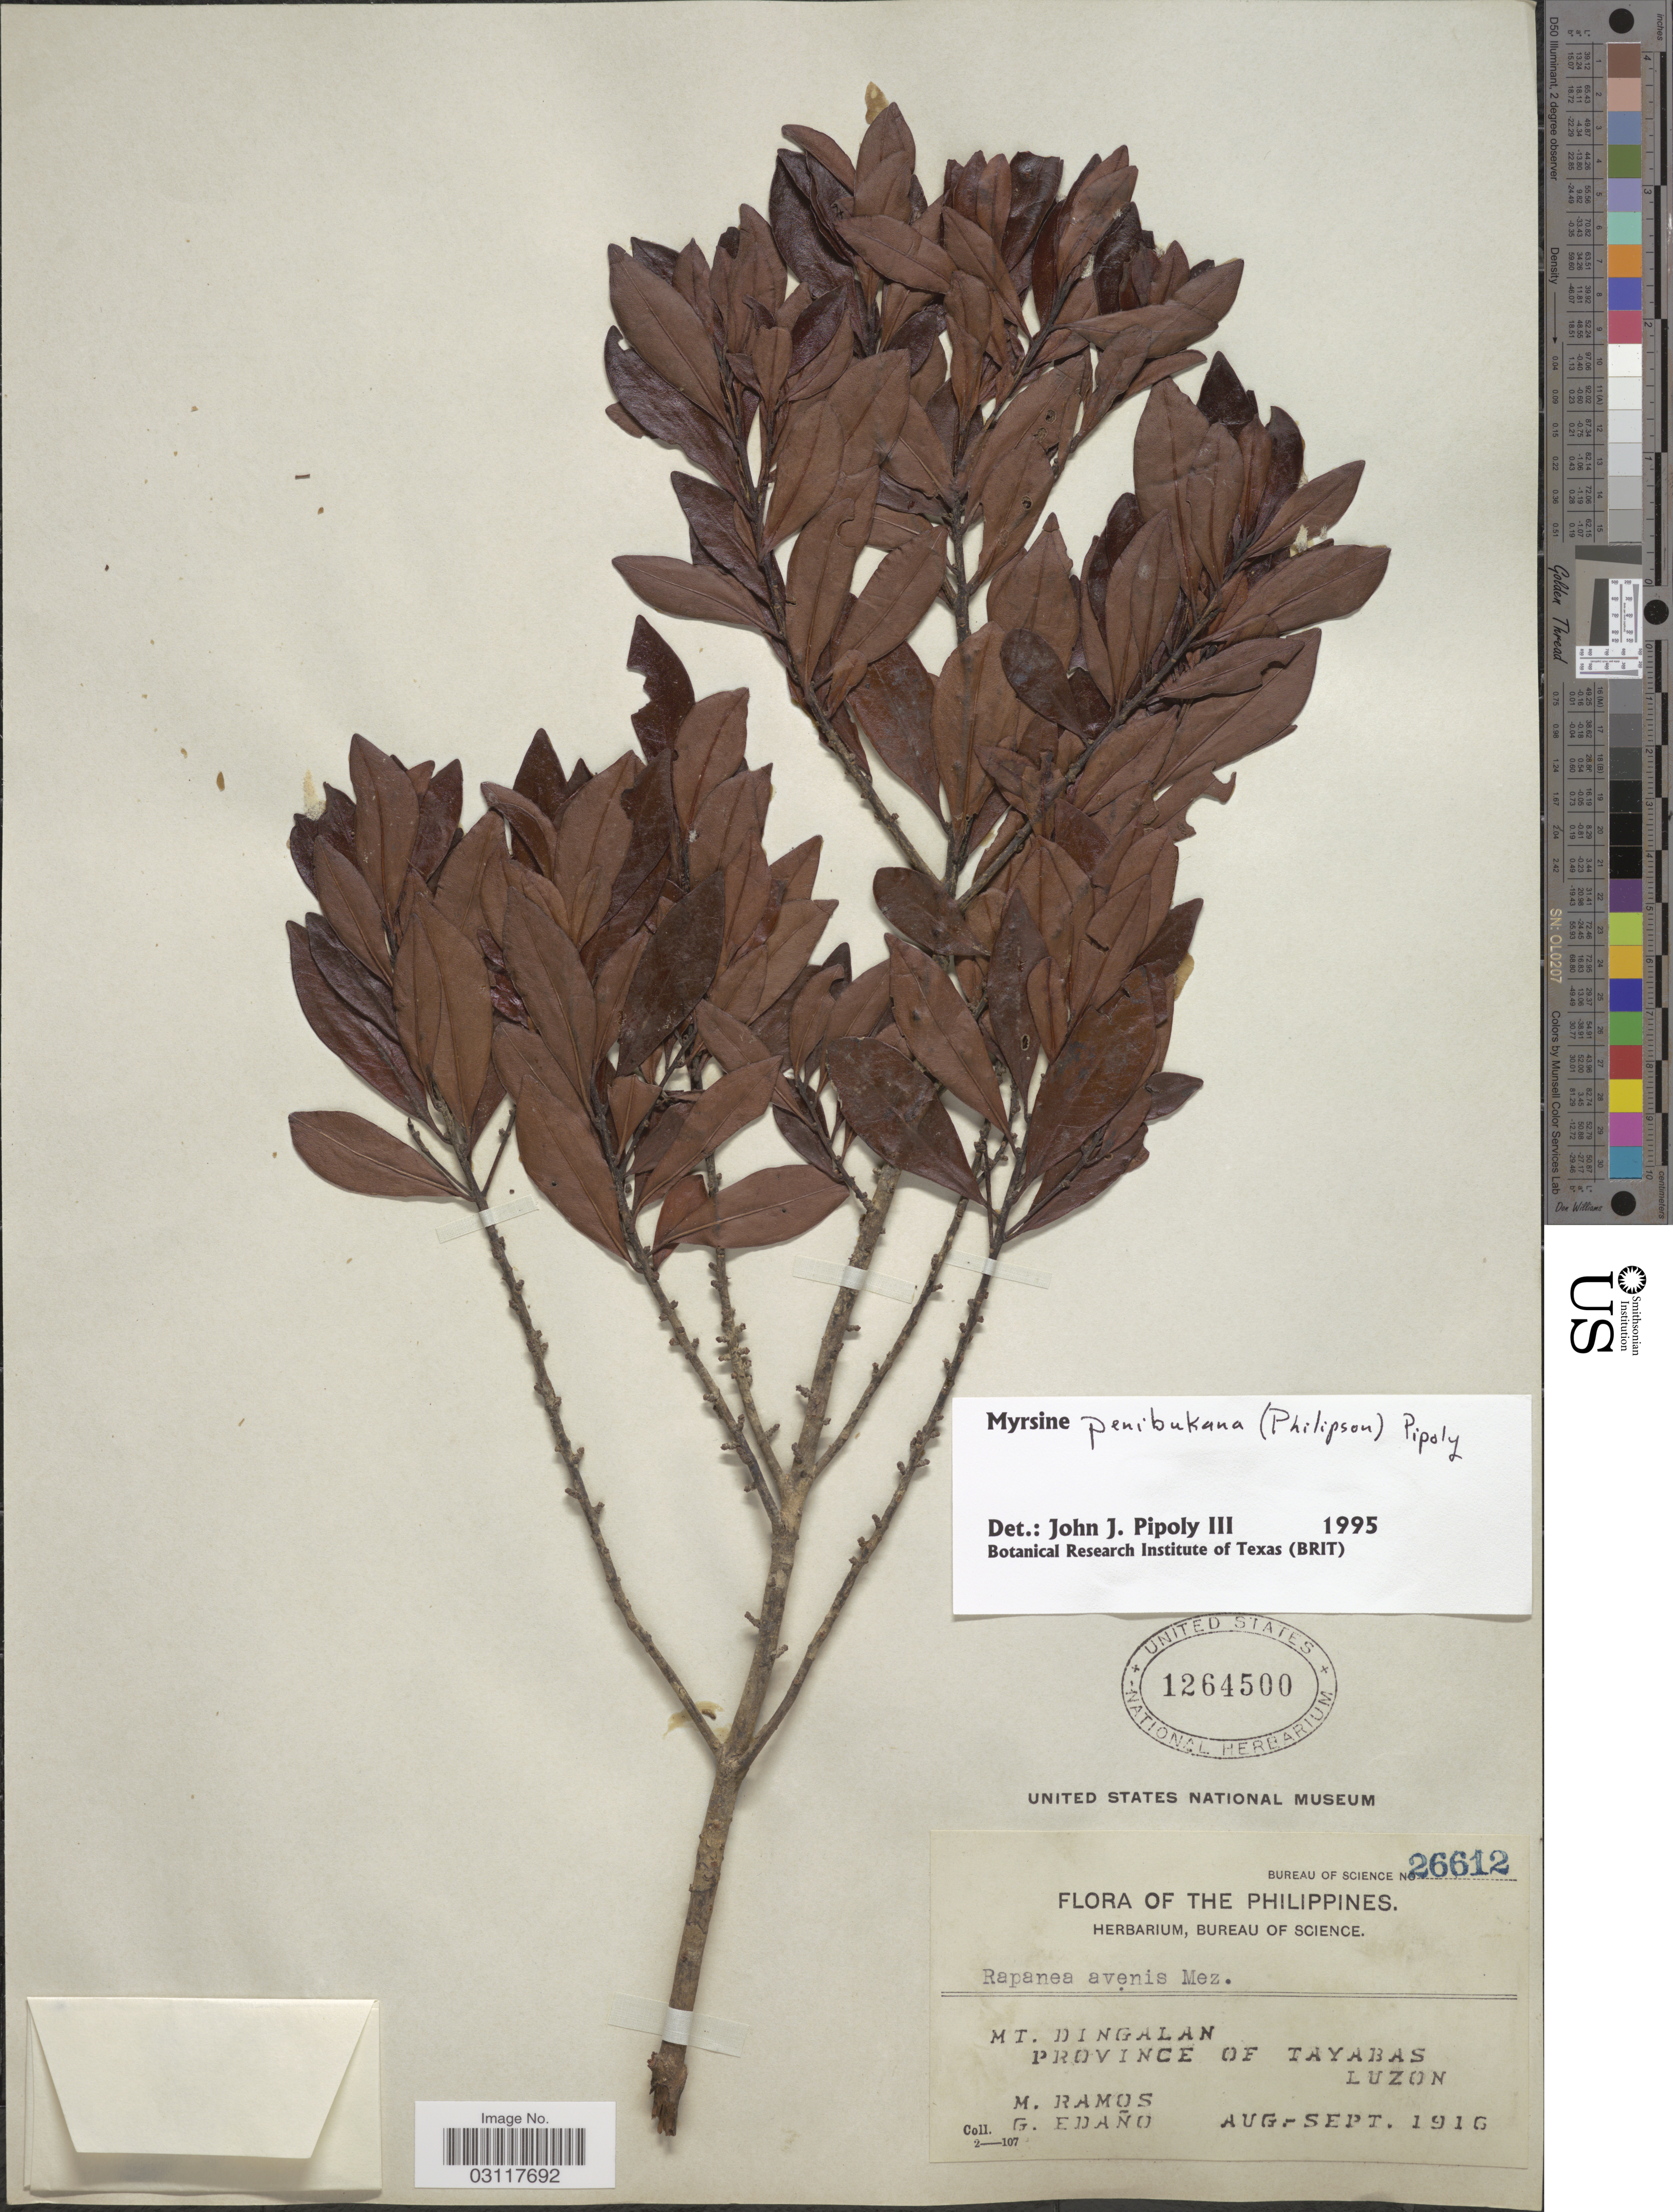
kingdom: Plantae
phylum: Tracheophyta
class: Magnoliopsida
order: Ericales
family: Primulaceae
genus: Myrsine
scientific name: Myrsine penibukana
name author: (Philipson) Pipoly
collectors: M. Ramos & G. Edaño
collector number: Bureau of Science 26612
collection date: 1916-08/1916-09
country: Philippines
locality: Mt. Dingalan, Province of Tayabas, Luzon.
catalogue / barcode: US 1264500